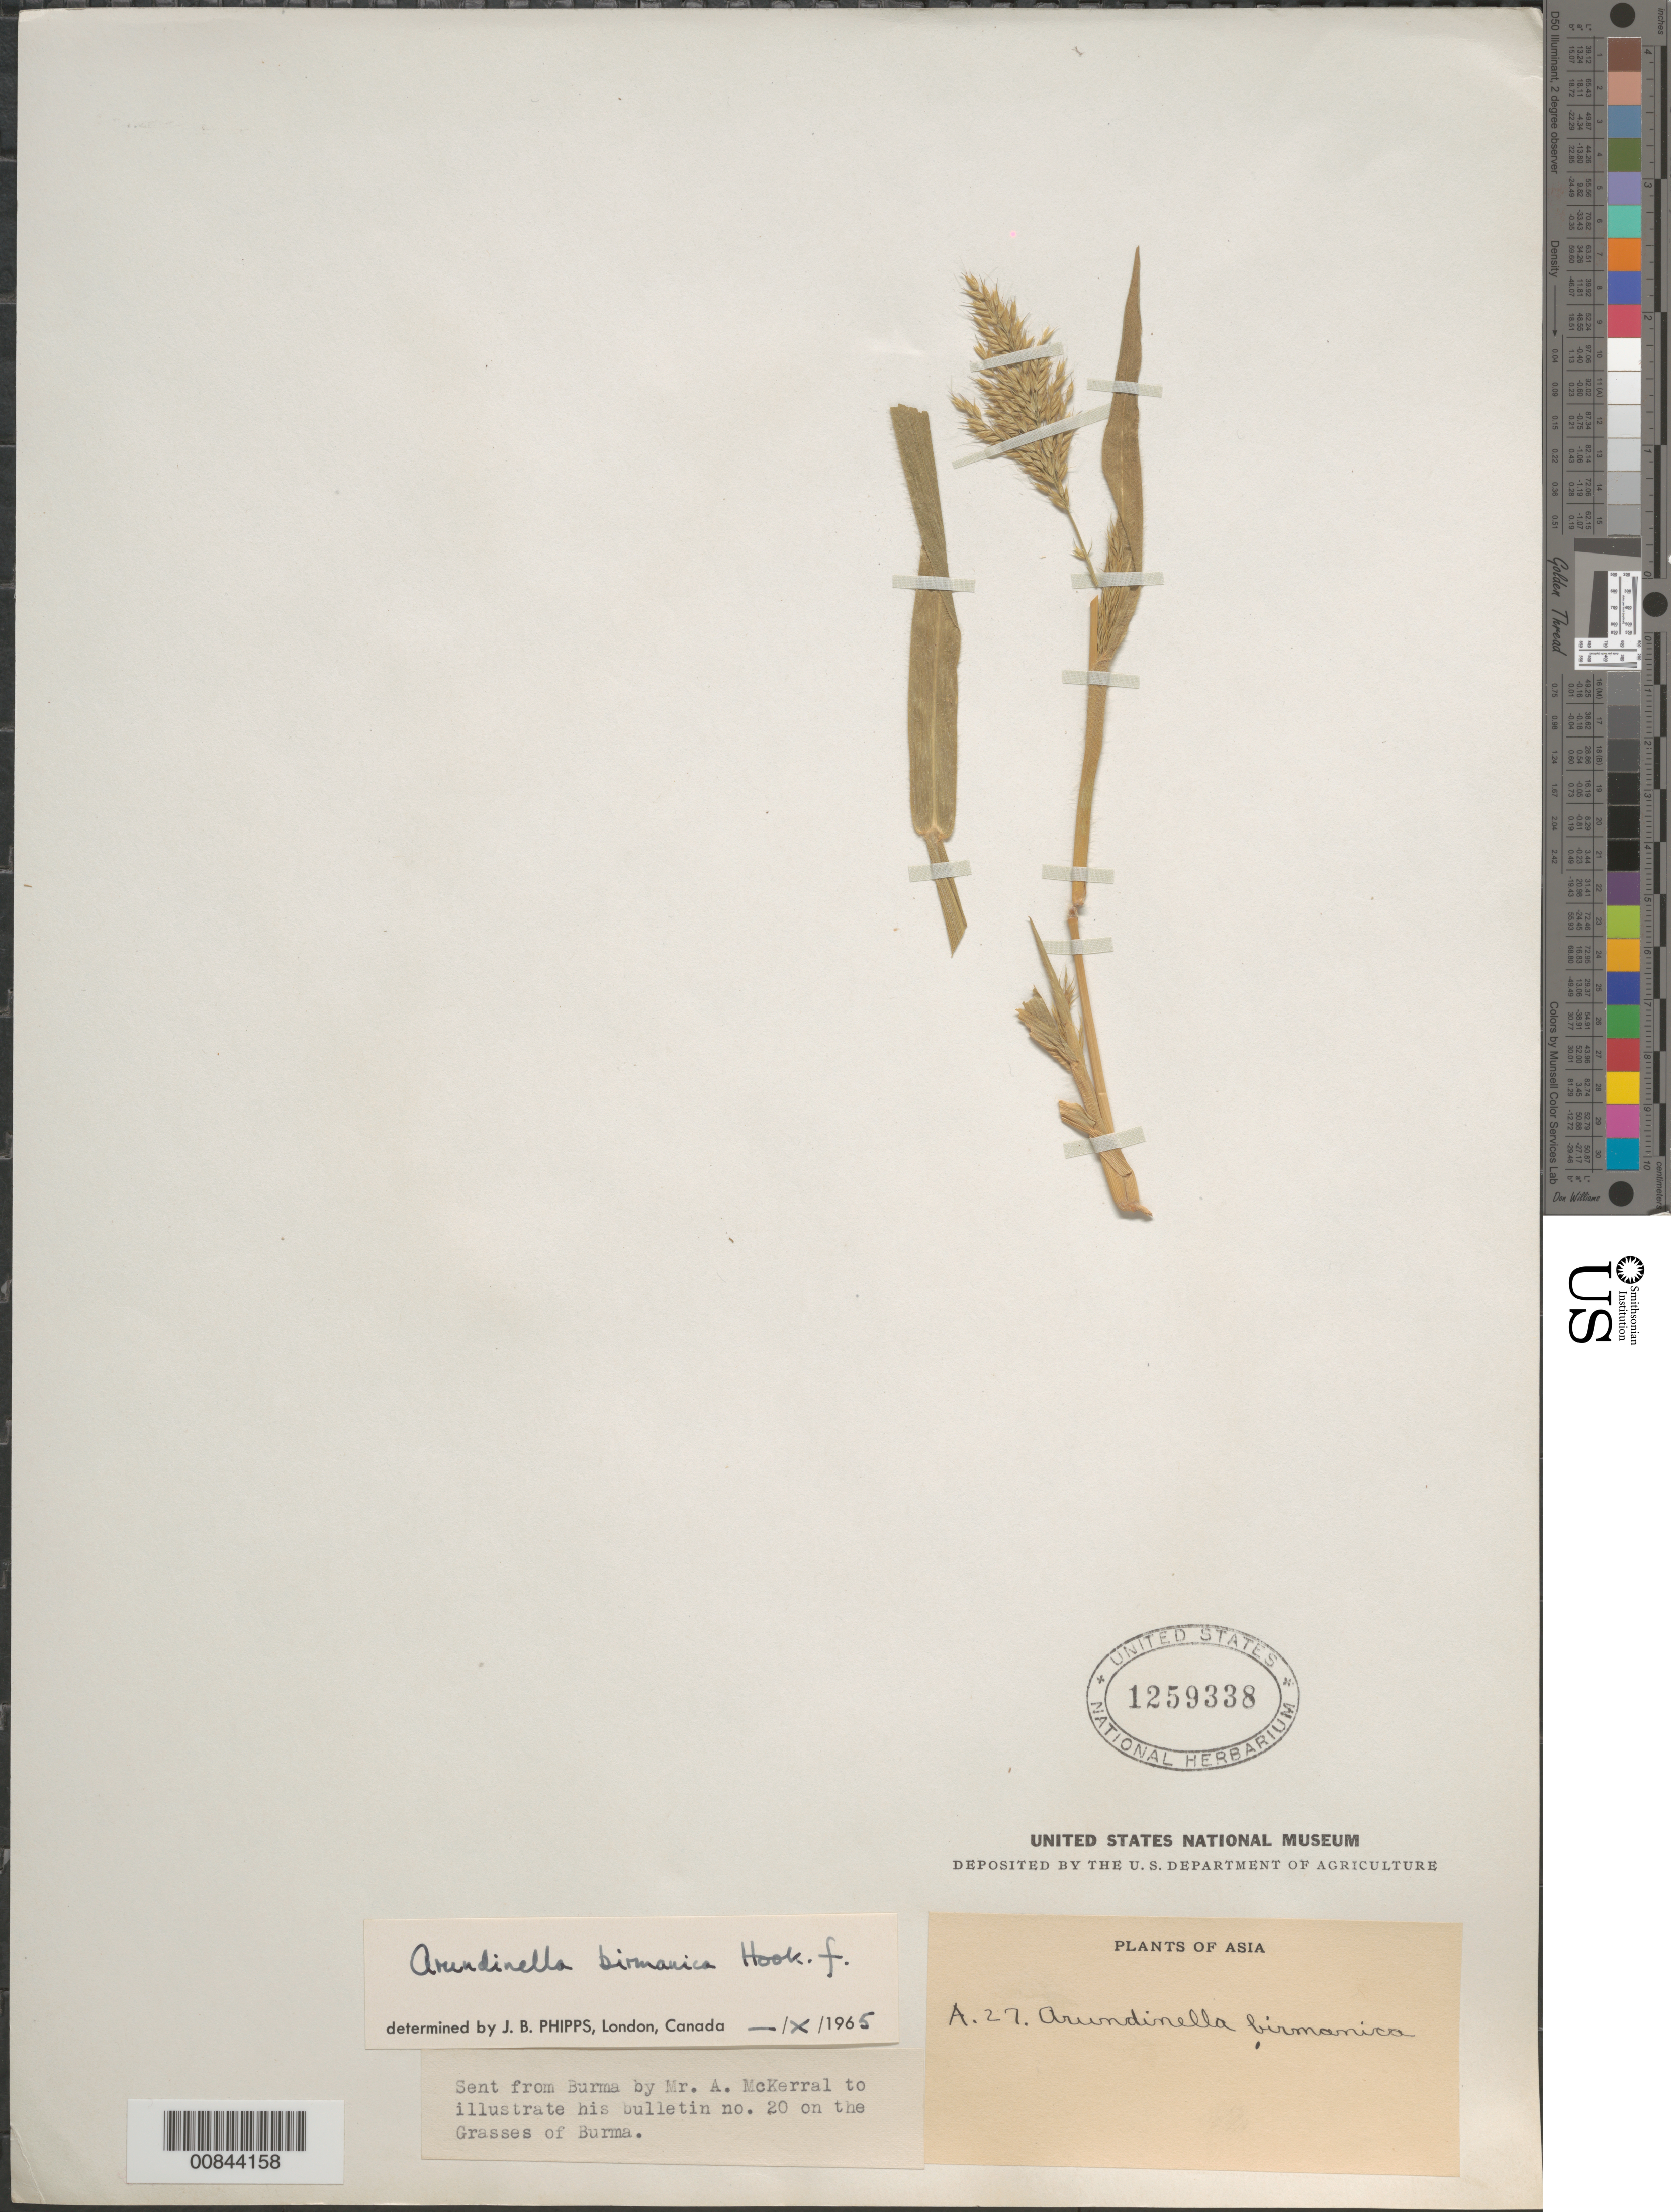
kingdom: Plantae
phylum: Tracheophyta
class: Liliopsida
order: Poales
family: Poaceae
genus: Arundinella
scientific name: Arundinella holcoides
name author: (Kunth) Trin.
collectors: A. McKerral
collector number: A 27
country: Myanmar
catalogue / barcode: US 1259338